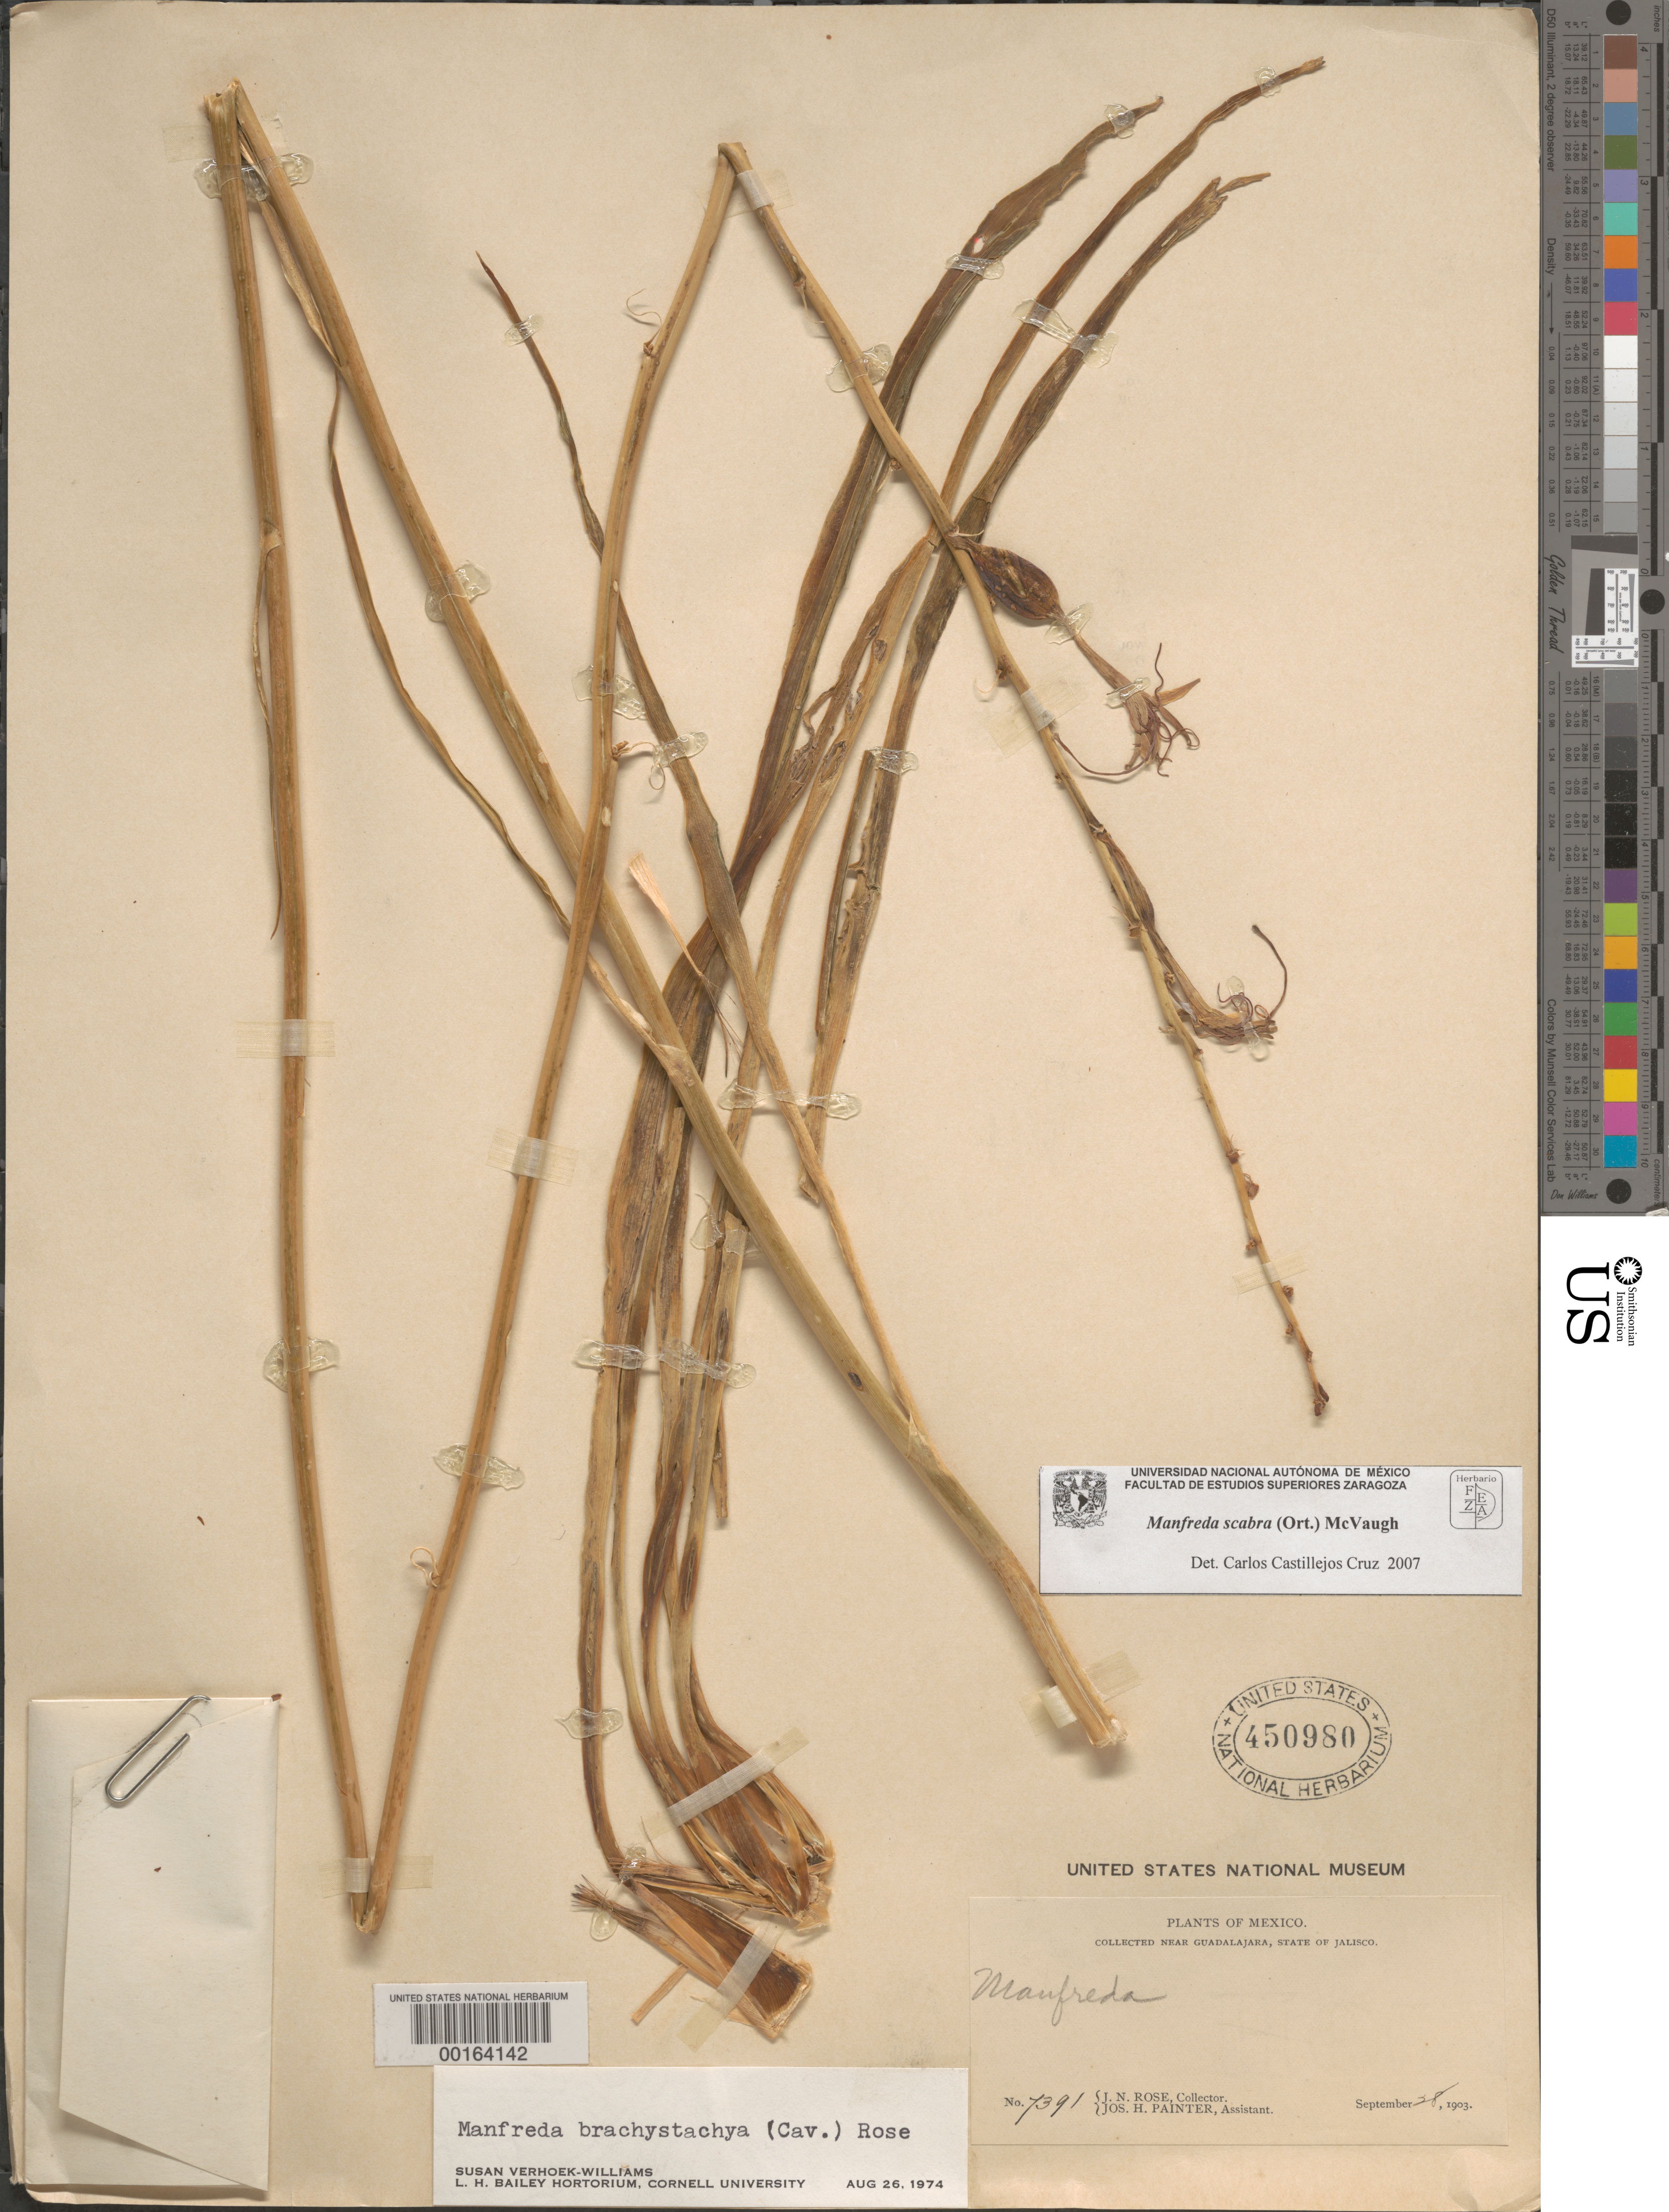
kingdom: Plantae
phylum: Tracheophyta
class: Liliopsida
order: Asparagales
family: Asparagaceae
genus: Manfreda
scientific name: Manfreda scabra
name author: (Ortega) McVaugh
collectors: J. N. Rose & J. H. Painter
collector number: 7391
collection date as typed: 28 Sep 1903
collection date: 1903-09-28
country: Mexico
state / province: Jalisco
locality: Near Guadalajara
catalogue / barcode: US 450980